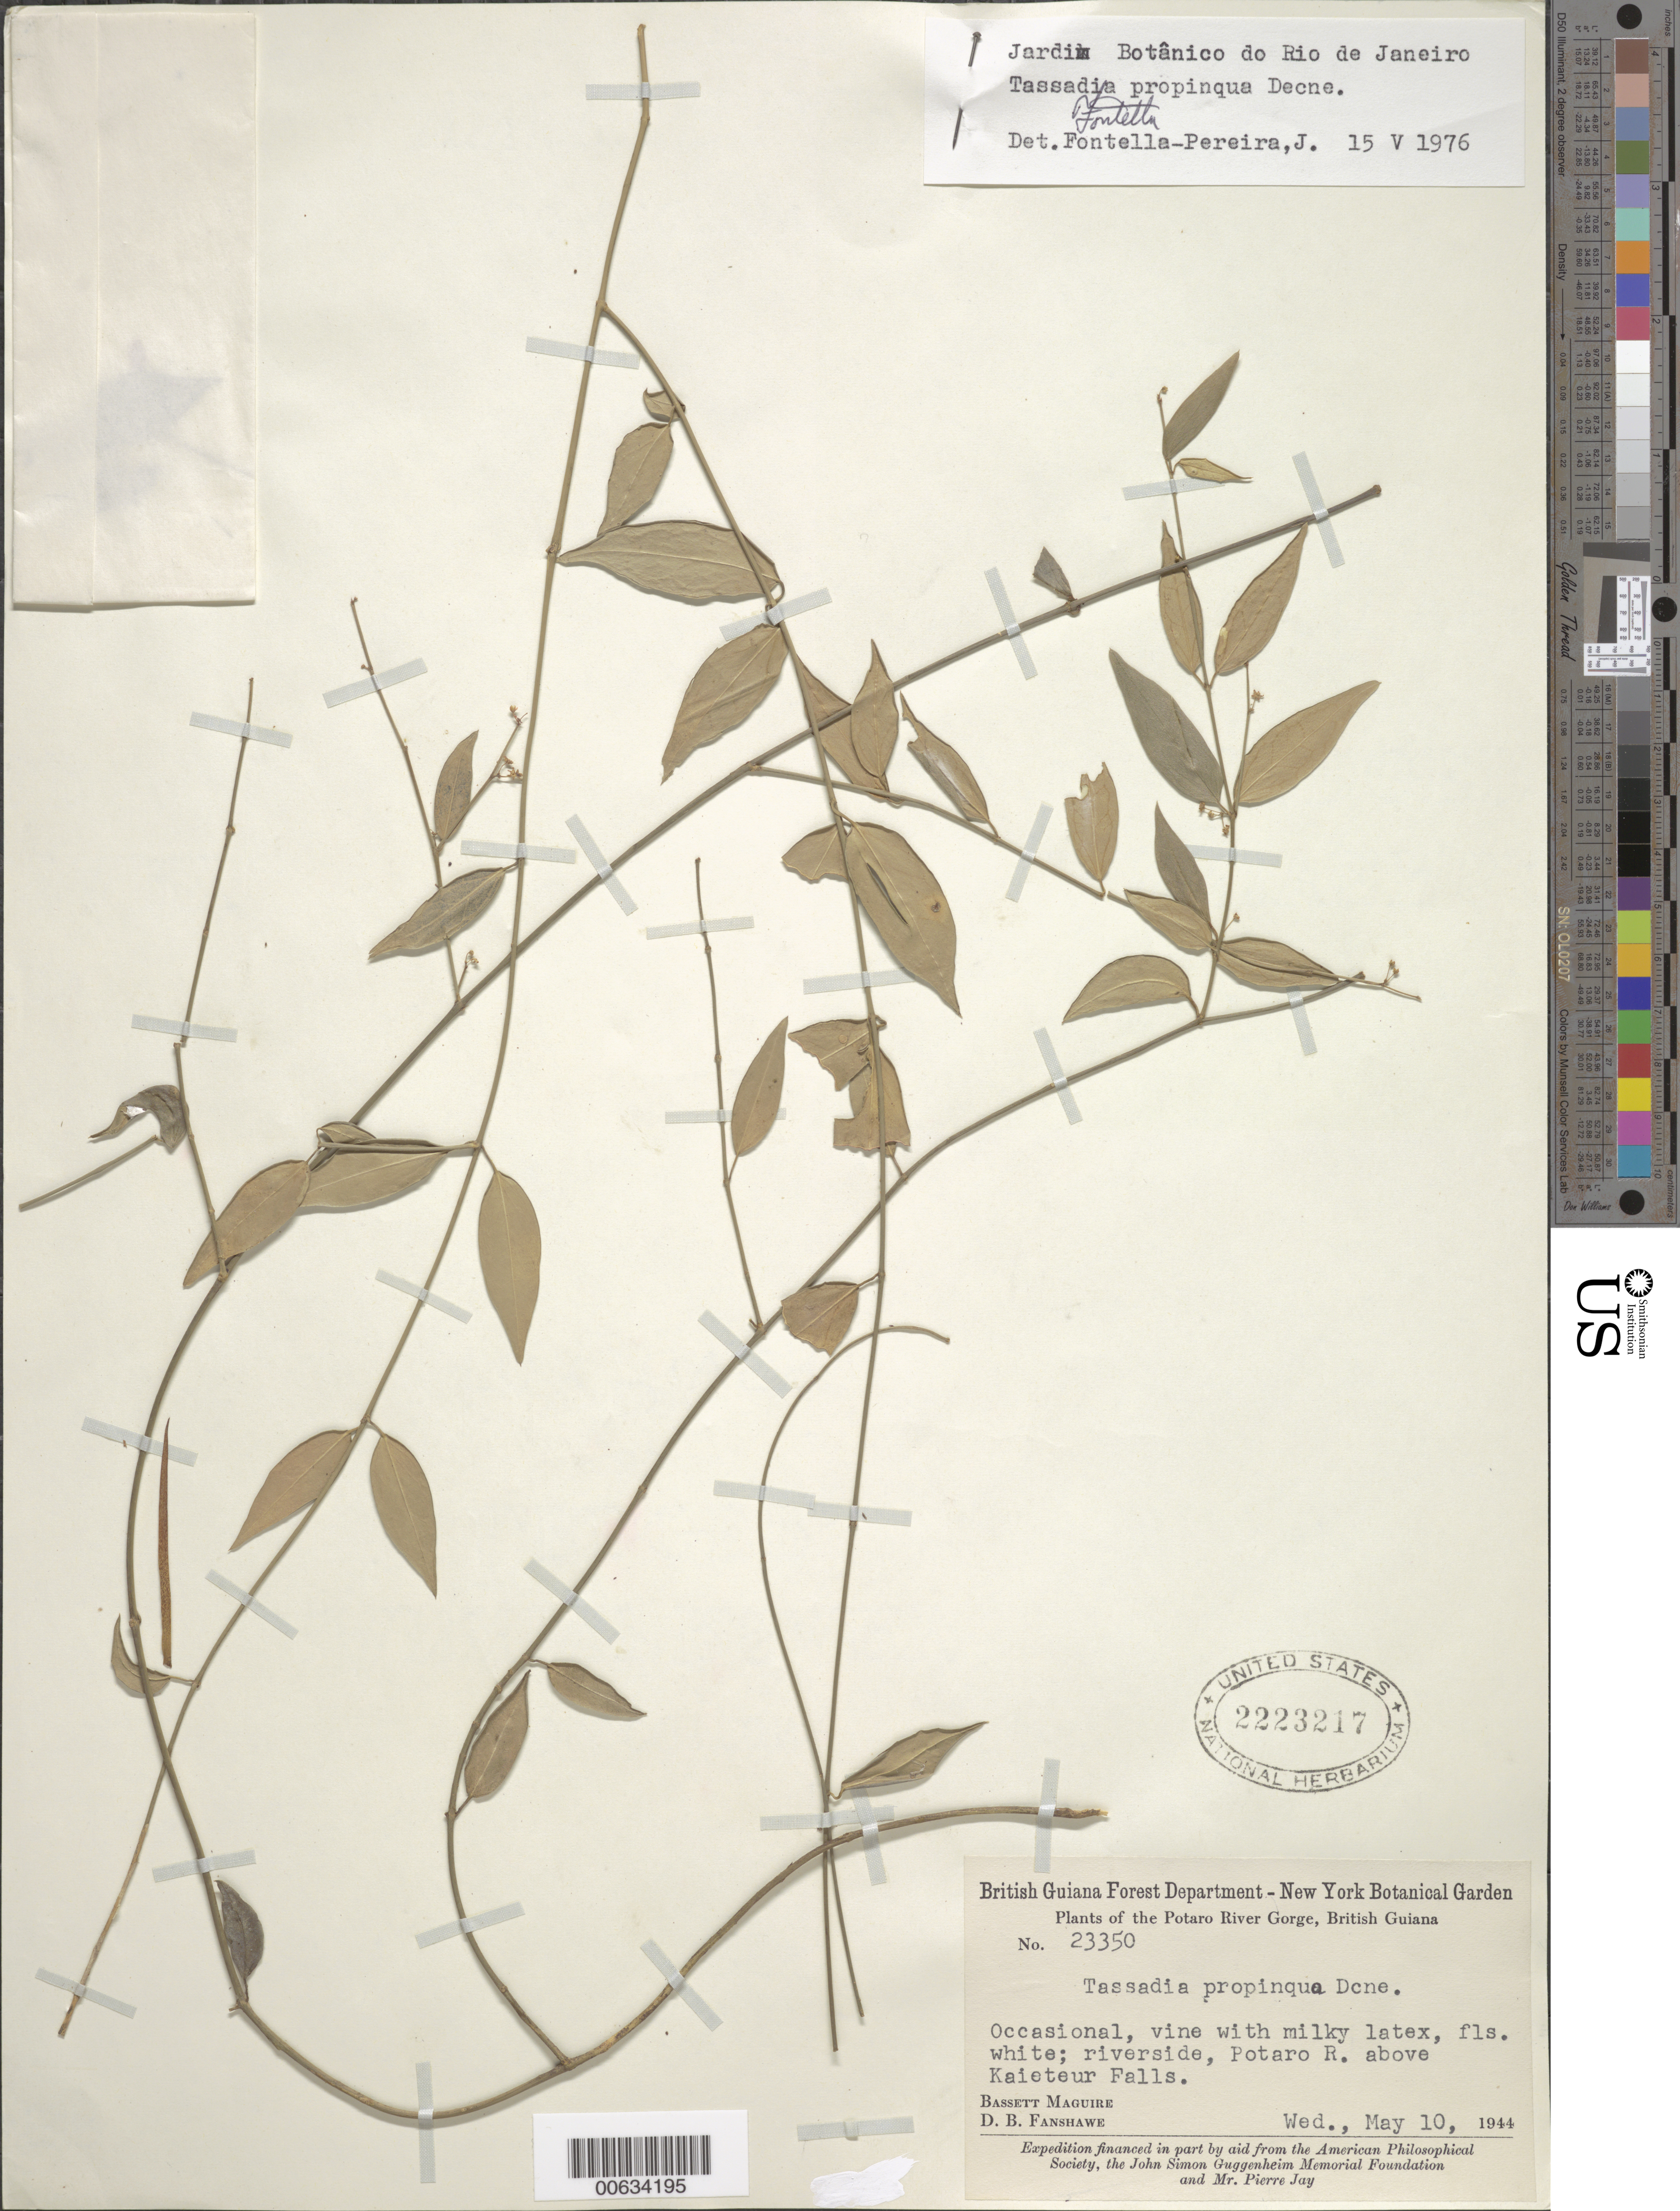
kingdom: Plantae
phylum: Tracheophyta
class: Magnoliopsida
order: Gentianales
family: Apocynaceae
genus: Tassadia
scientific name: Tassadia propinqua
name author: Decne.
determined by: Fontella, J.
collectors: B. Maguire & D. B. Fanshawe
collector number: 23350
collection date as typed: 10-May-44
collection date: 1944-05-10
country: Guyana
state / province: Potaro-Siparuni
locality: Kaieteur Plateau, above Kaietuk, along Potaro River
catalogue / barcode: US 2223217